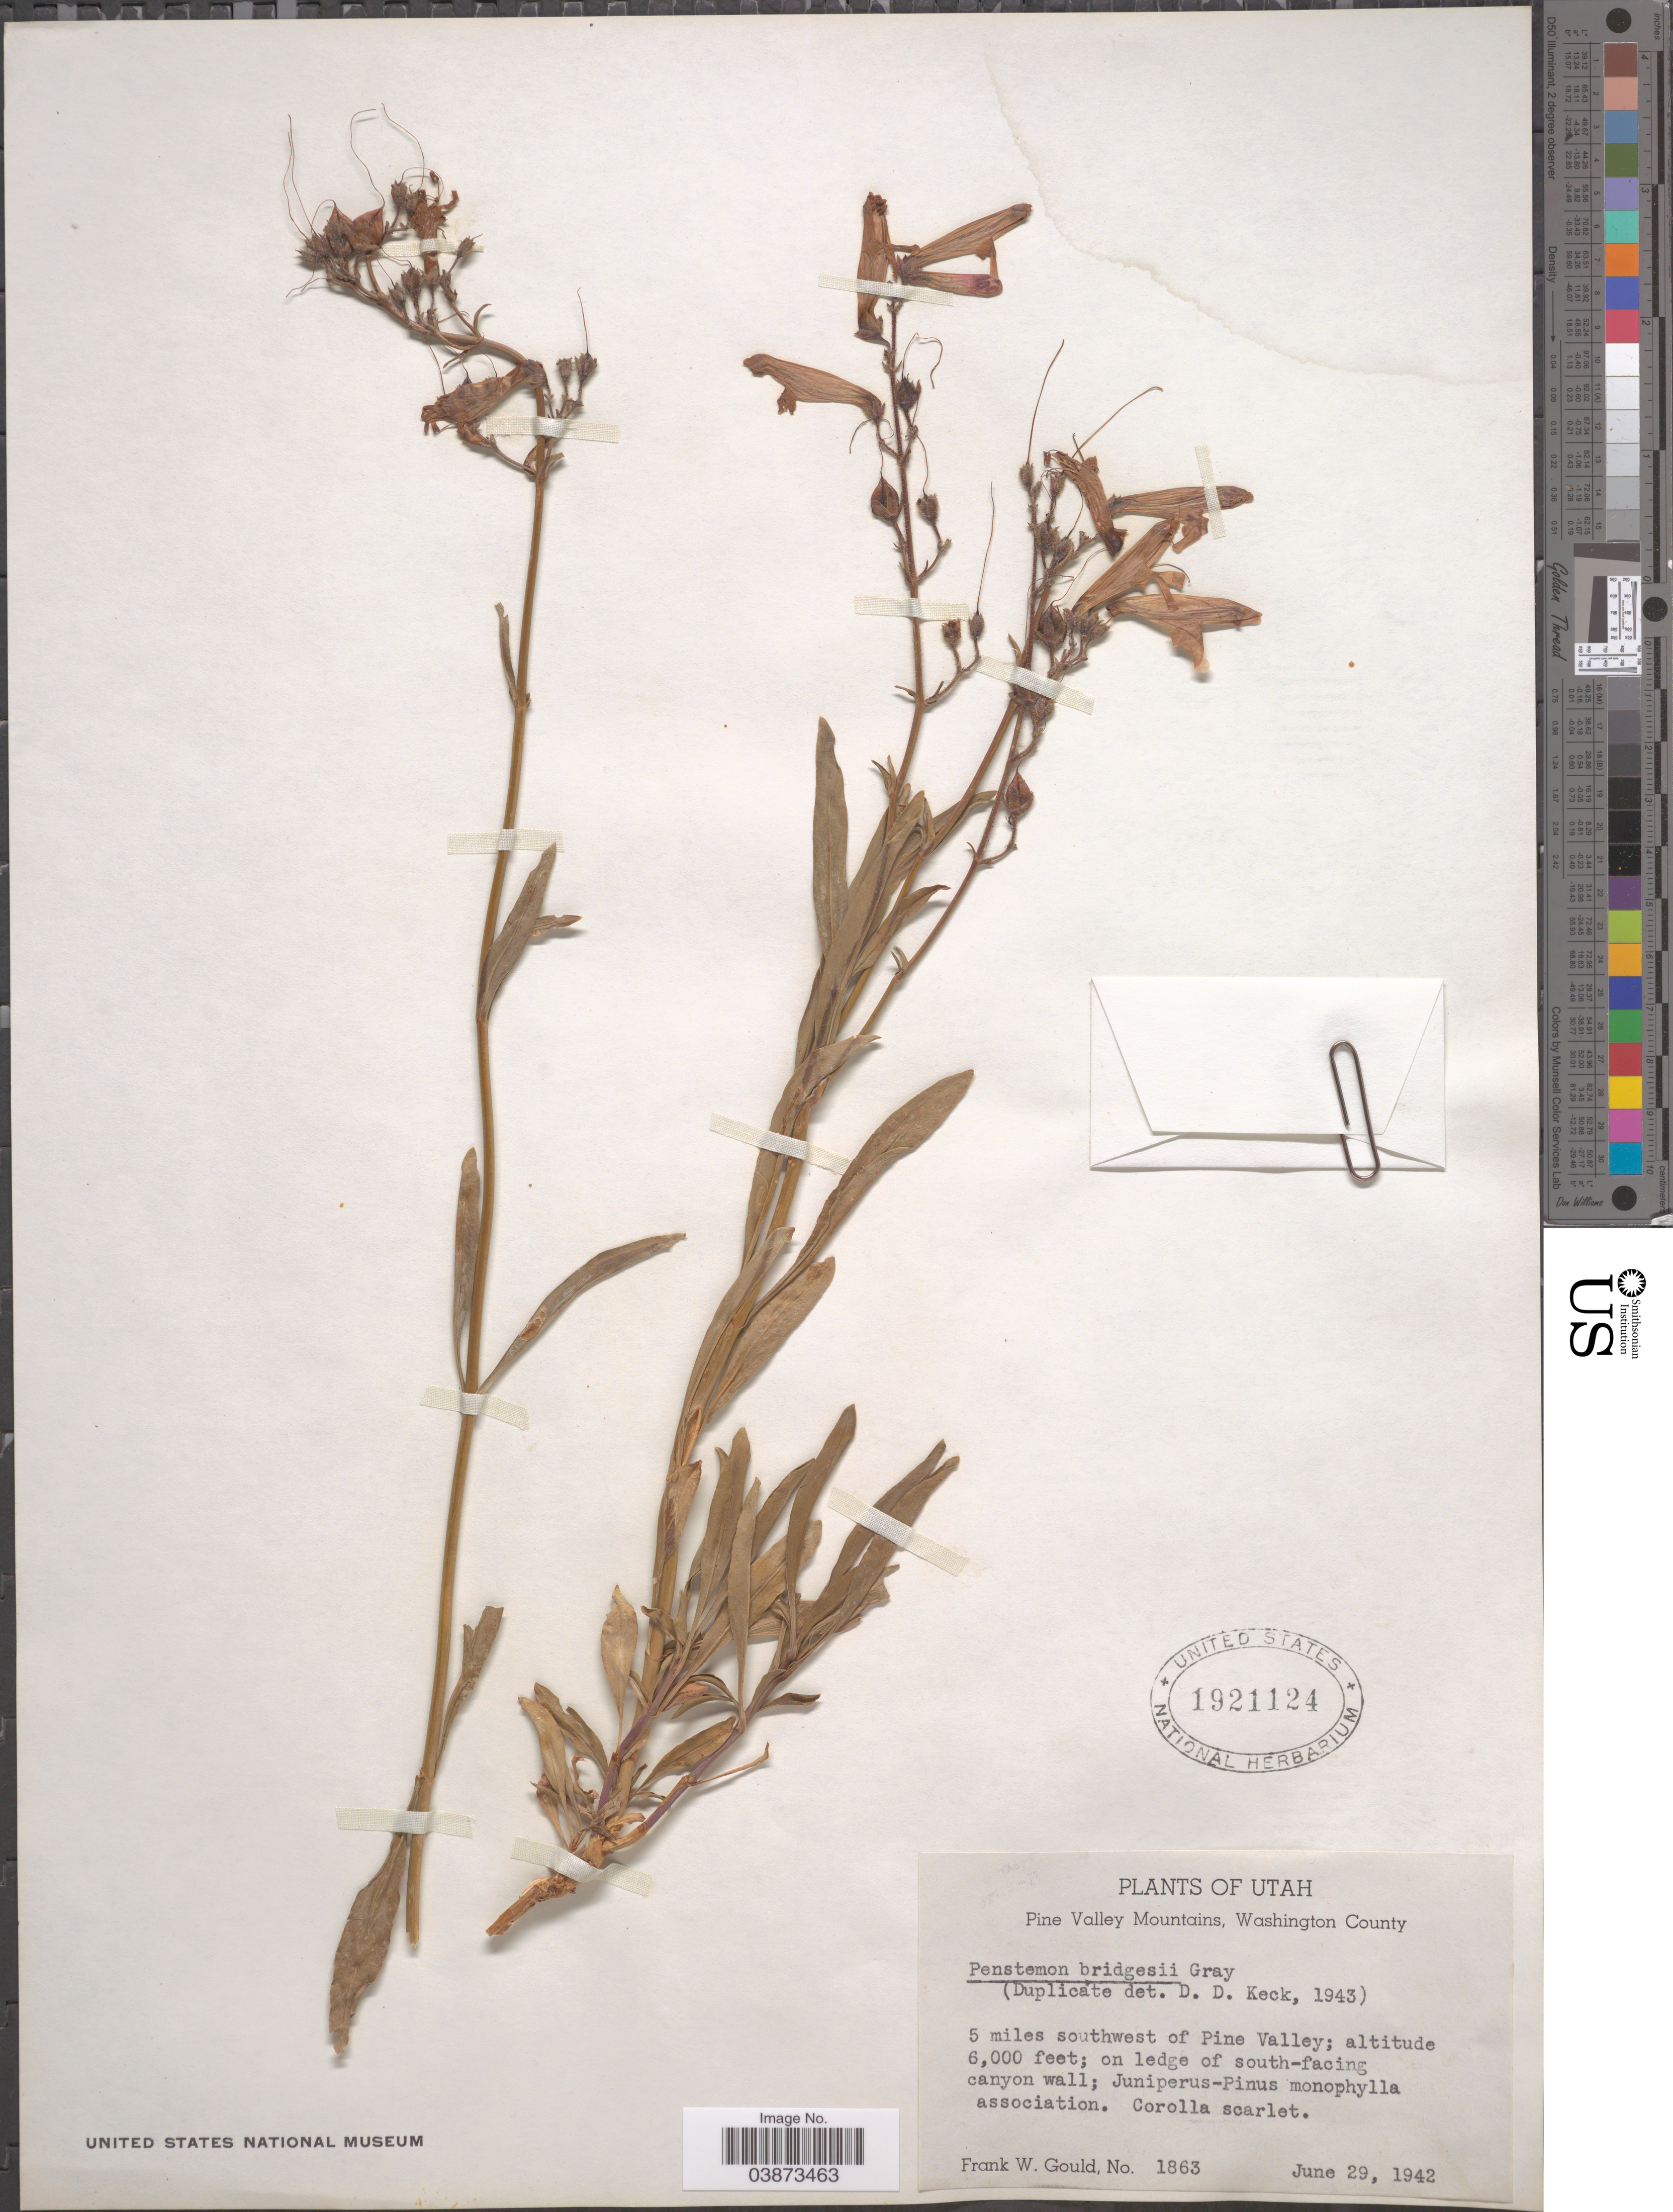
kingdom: Plantae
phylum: Tracheophyta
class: Magnoliopsida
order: Lamiales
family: Plantaginaceae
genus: Penstemon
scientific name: Penstemon bridgesii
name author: A. Gray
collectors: F. W. Gould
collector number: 1863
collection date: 1942-06-29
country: United States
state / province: Utah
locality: Pine Valley Mountains, Washington County. 5 miles southwest of Pine Valley; on ledge of south-facing canyon wall.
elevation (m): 1829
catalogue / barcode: US 1921124